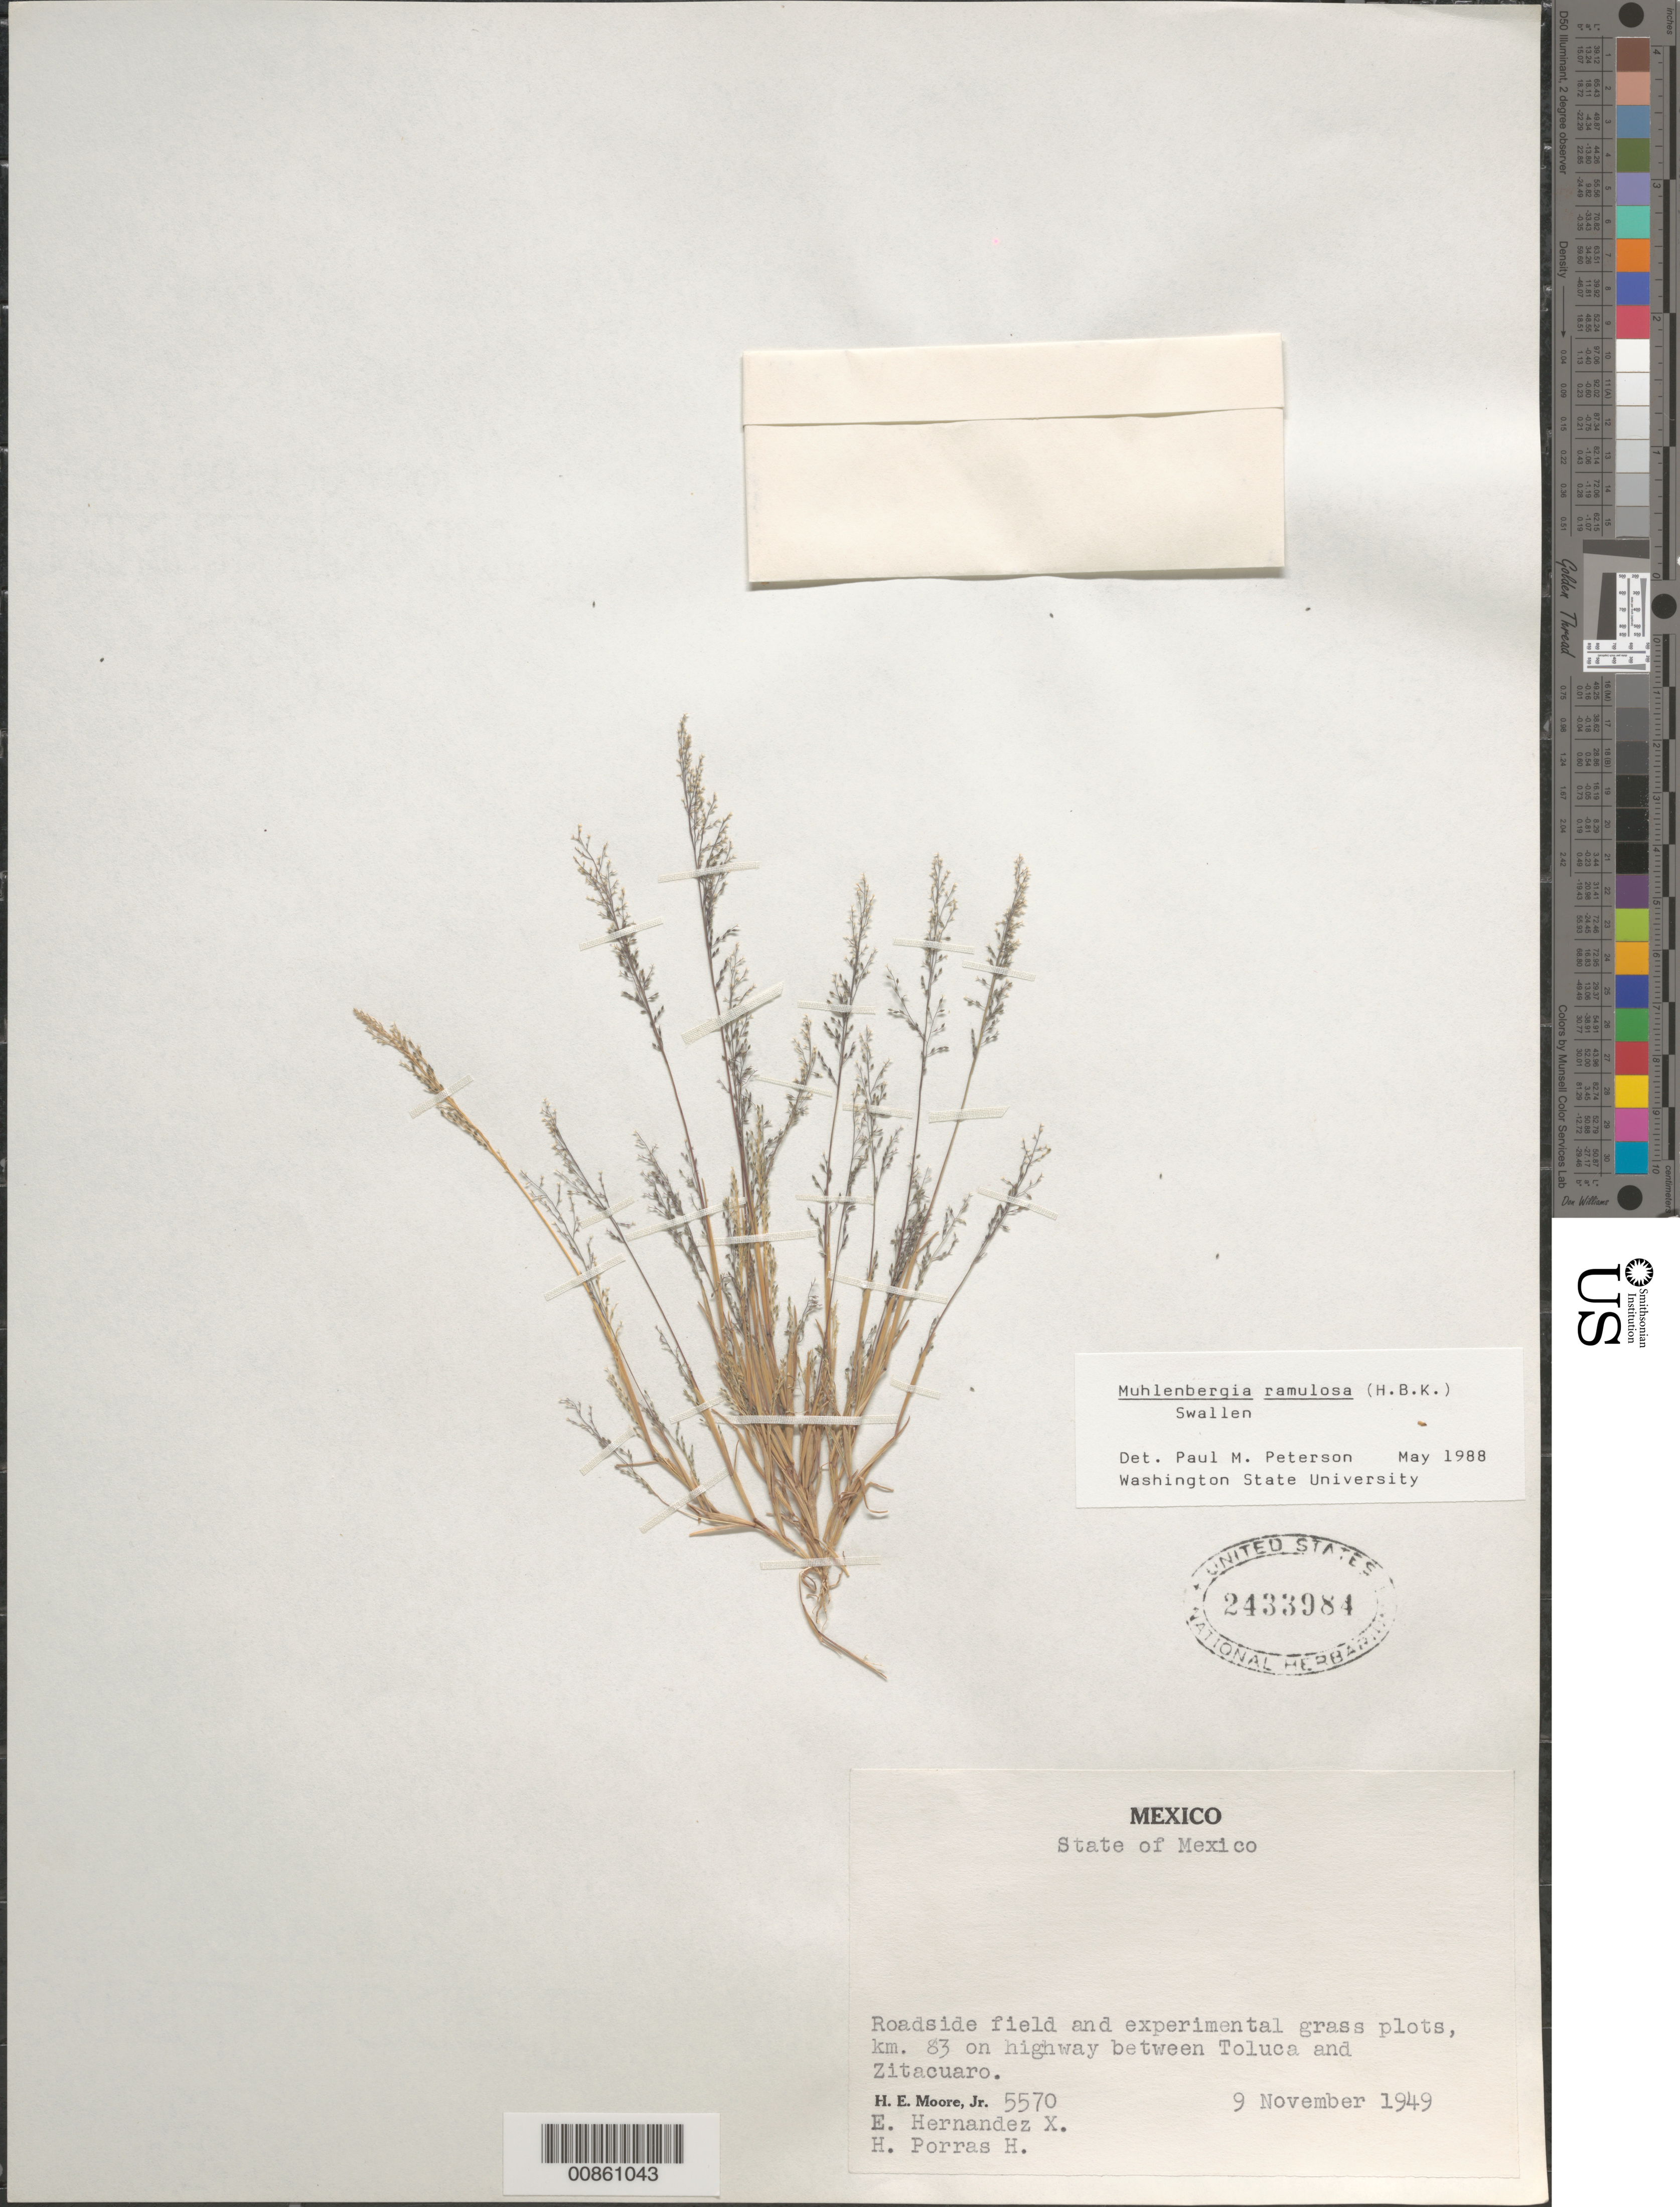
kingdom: Plantae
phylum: Tracheophyta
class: Liliopsida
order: Poales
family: Poaceae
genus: Muhlenbergia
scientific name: Muhlenbergia ramulosa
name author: (Kunth) Swallen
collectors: H. E. Moore, E. I. Hernández-X. & H. Porras-H.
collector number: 5570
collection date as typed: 09 Nov 1949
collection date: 1949-11-09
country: Mexico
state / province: Jalisco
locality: Km 83 on Hwy between Toluca and Zitacuaro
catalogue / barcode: US 2433984